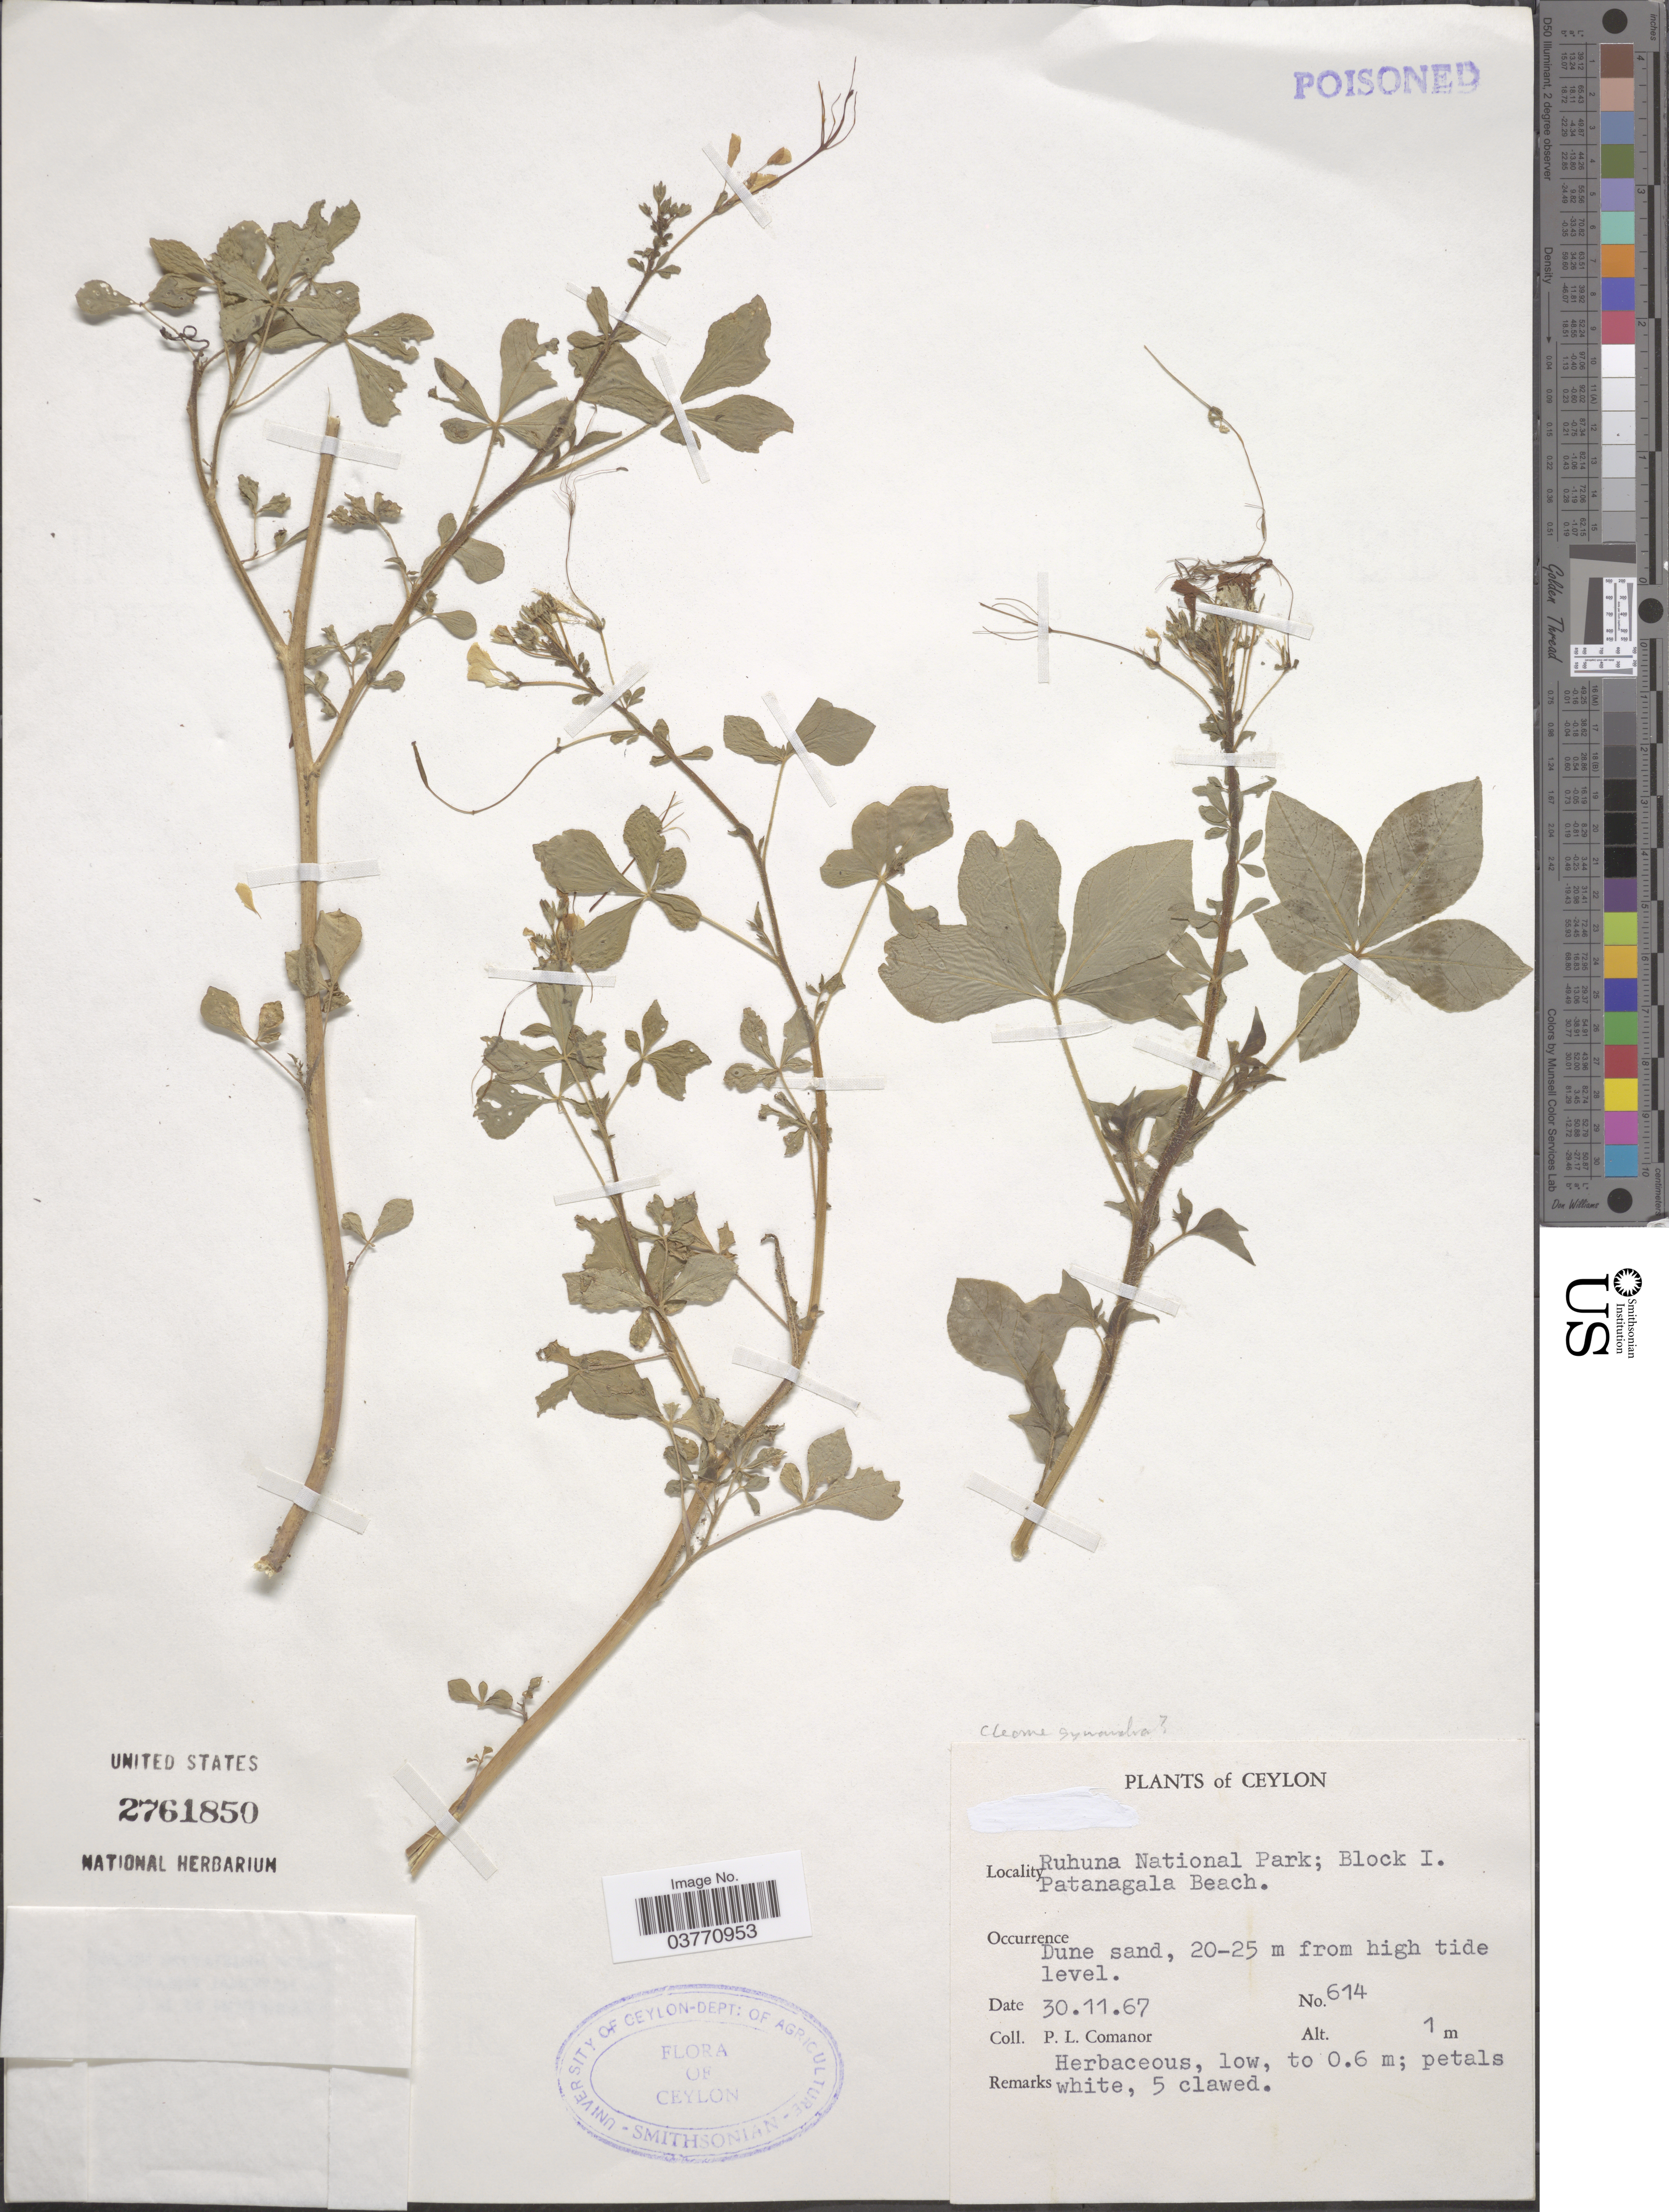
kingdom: Plantae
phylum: Tracheophyta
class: Magnoliopsida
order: Brassicales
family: Cleomaceae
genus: Gynandropsis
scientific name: Gynandropsis gynandra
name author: (L.) Briq.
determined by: Strong, Mark T., (BOT), Smithsonian Institution - National Museum of Natural History (UNITED STATES)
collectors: P. Comanor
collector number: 614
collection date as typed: Transcribed d/m/y: 30/11/67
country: Sri Lanka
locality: Ceylon. Ruhuna National Park; Block 1. Patanagala Beach.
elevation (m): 1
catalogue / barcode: US 2761850